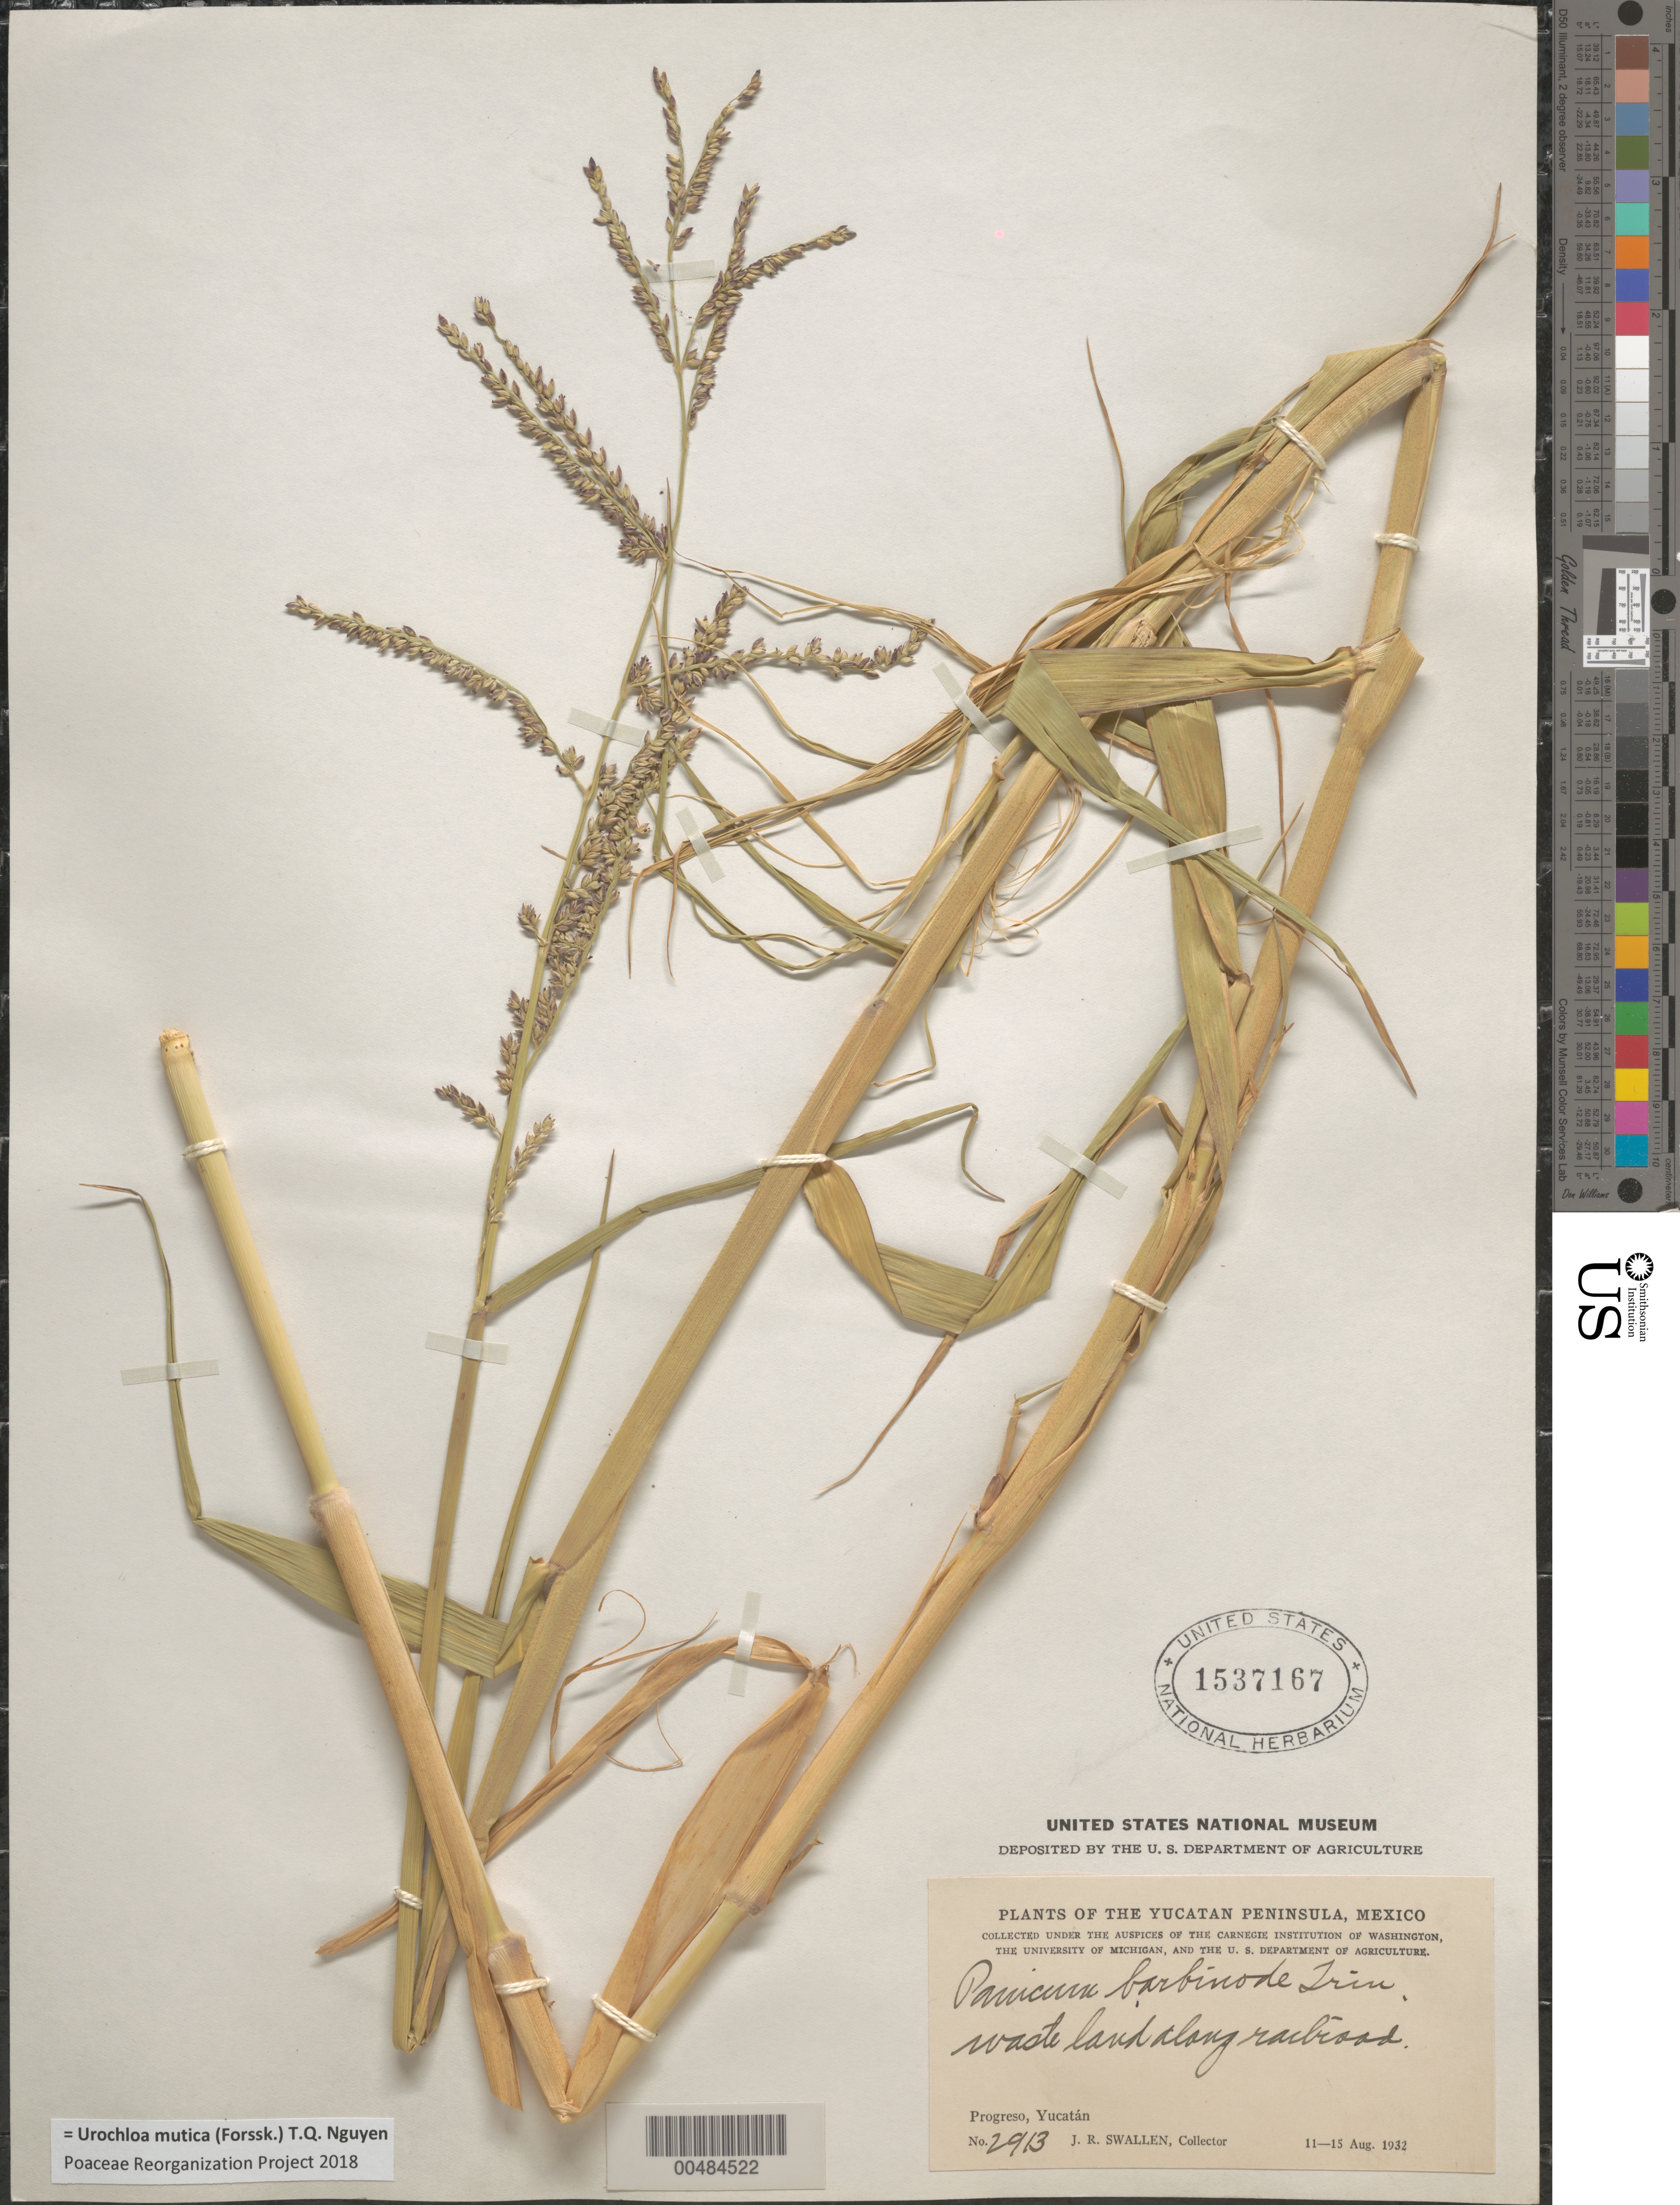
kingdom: Plantae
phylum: Tracheophyta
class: Liliopsida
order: Poales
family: Poaceae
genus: Brachiaria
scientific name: Brachiaria mutica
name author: (Forssk.) Stapf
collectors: J. R. Swallen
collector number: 2913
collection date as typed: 11 Aug 1932 to 15 Aug 1932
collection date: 1932-08-11/1932-08-15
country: Mexico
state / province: Yucatan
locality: Progreso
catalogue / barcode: US 1537167